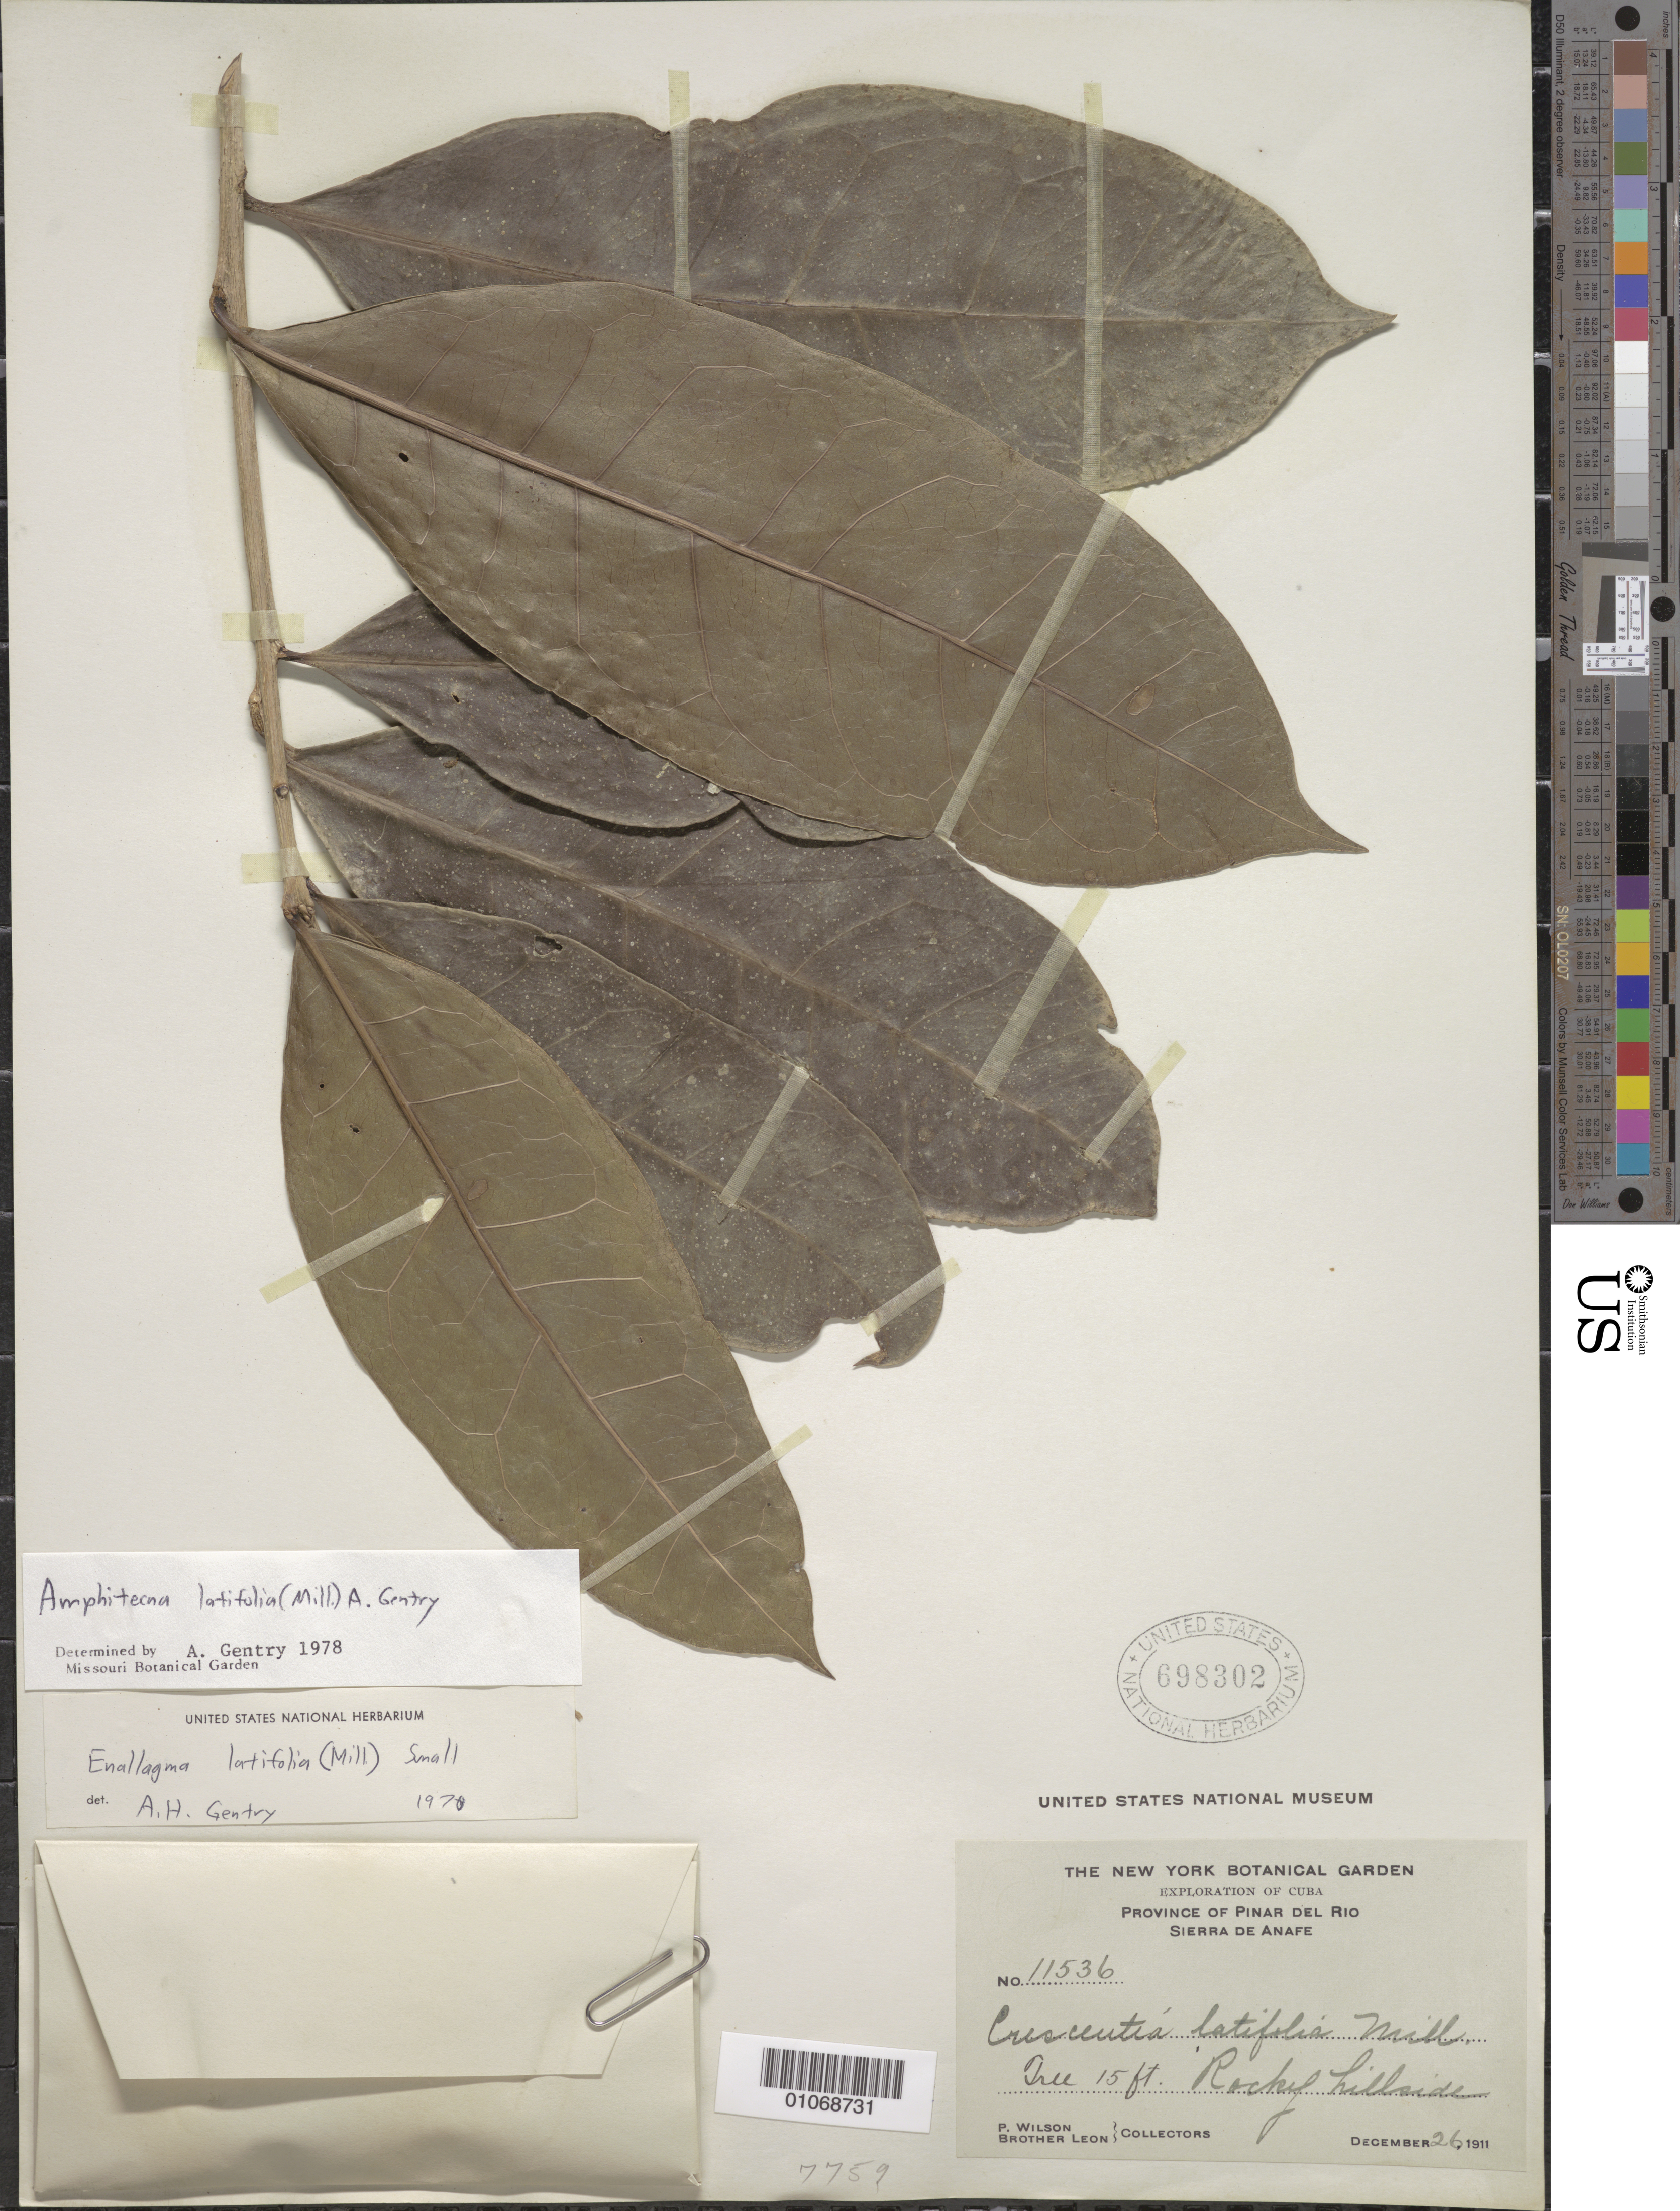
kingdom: Plantae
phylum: Tracheophyta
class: Magnoliopsida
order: Lamiales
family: Bignoniaceae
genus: Amphitecna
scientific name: Amphitecna latifolia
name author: (Mill.) A.H. Gentry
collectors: P. Wilson & Bro. León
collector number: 11536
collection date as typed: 26 Dec 1911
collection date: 1911-12-26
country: Cuba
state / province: Pinar del Rio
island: Cuba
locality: Sierra de Anafe, rocky hillside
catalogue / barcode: US 698302